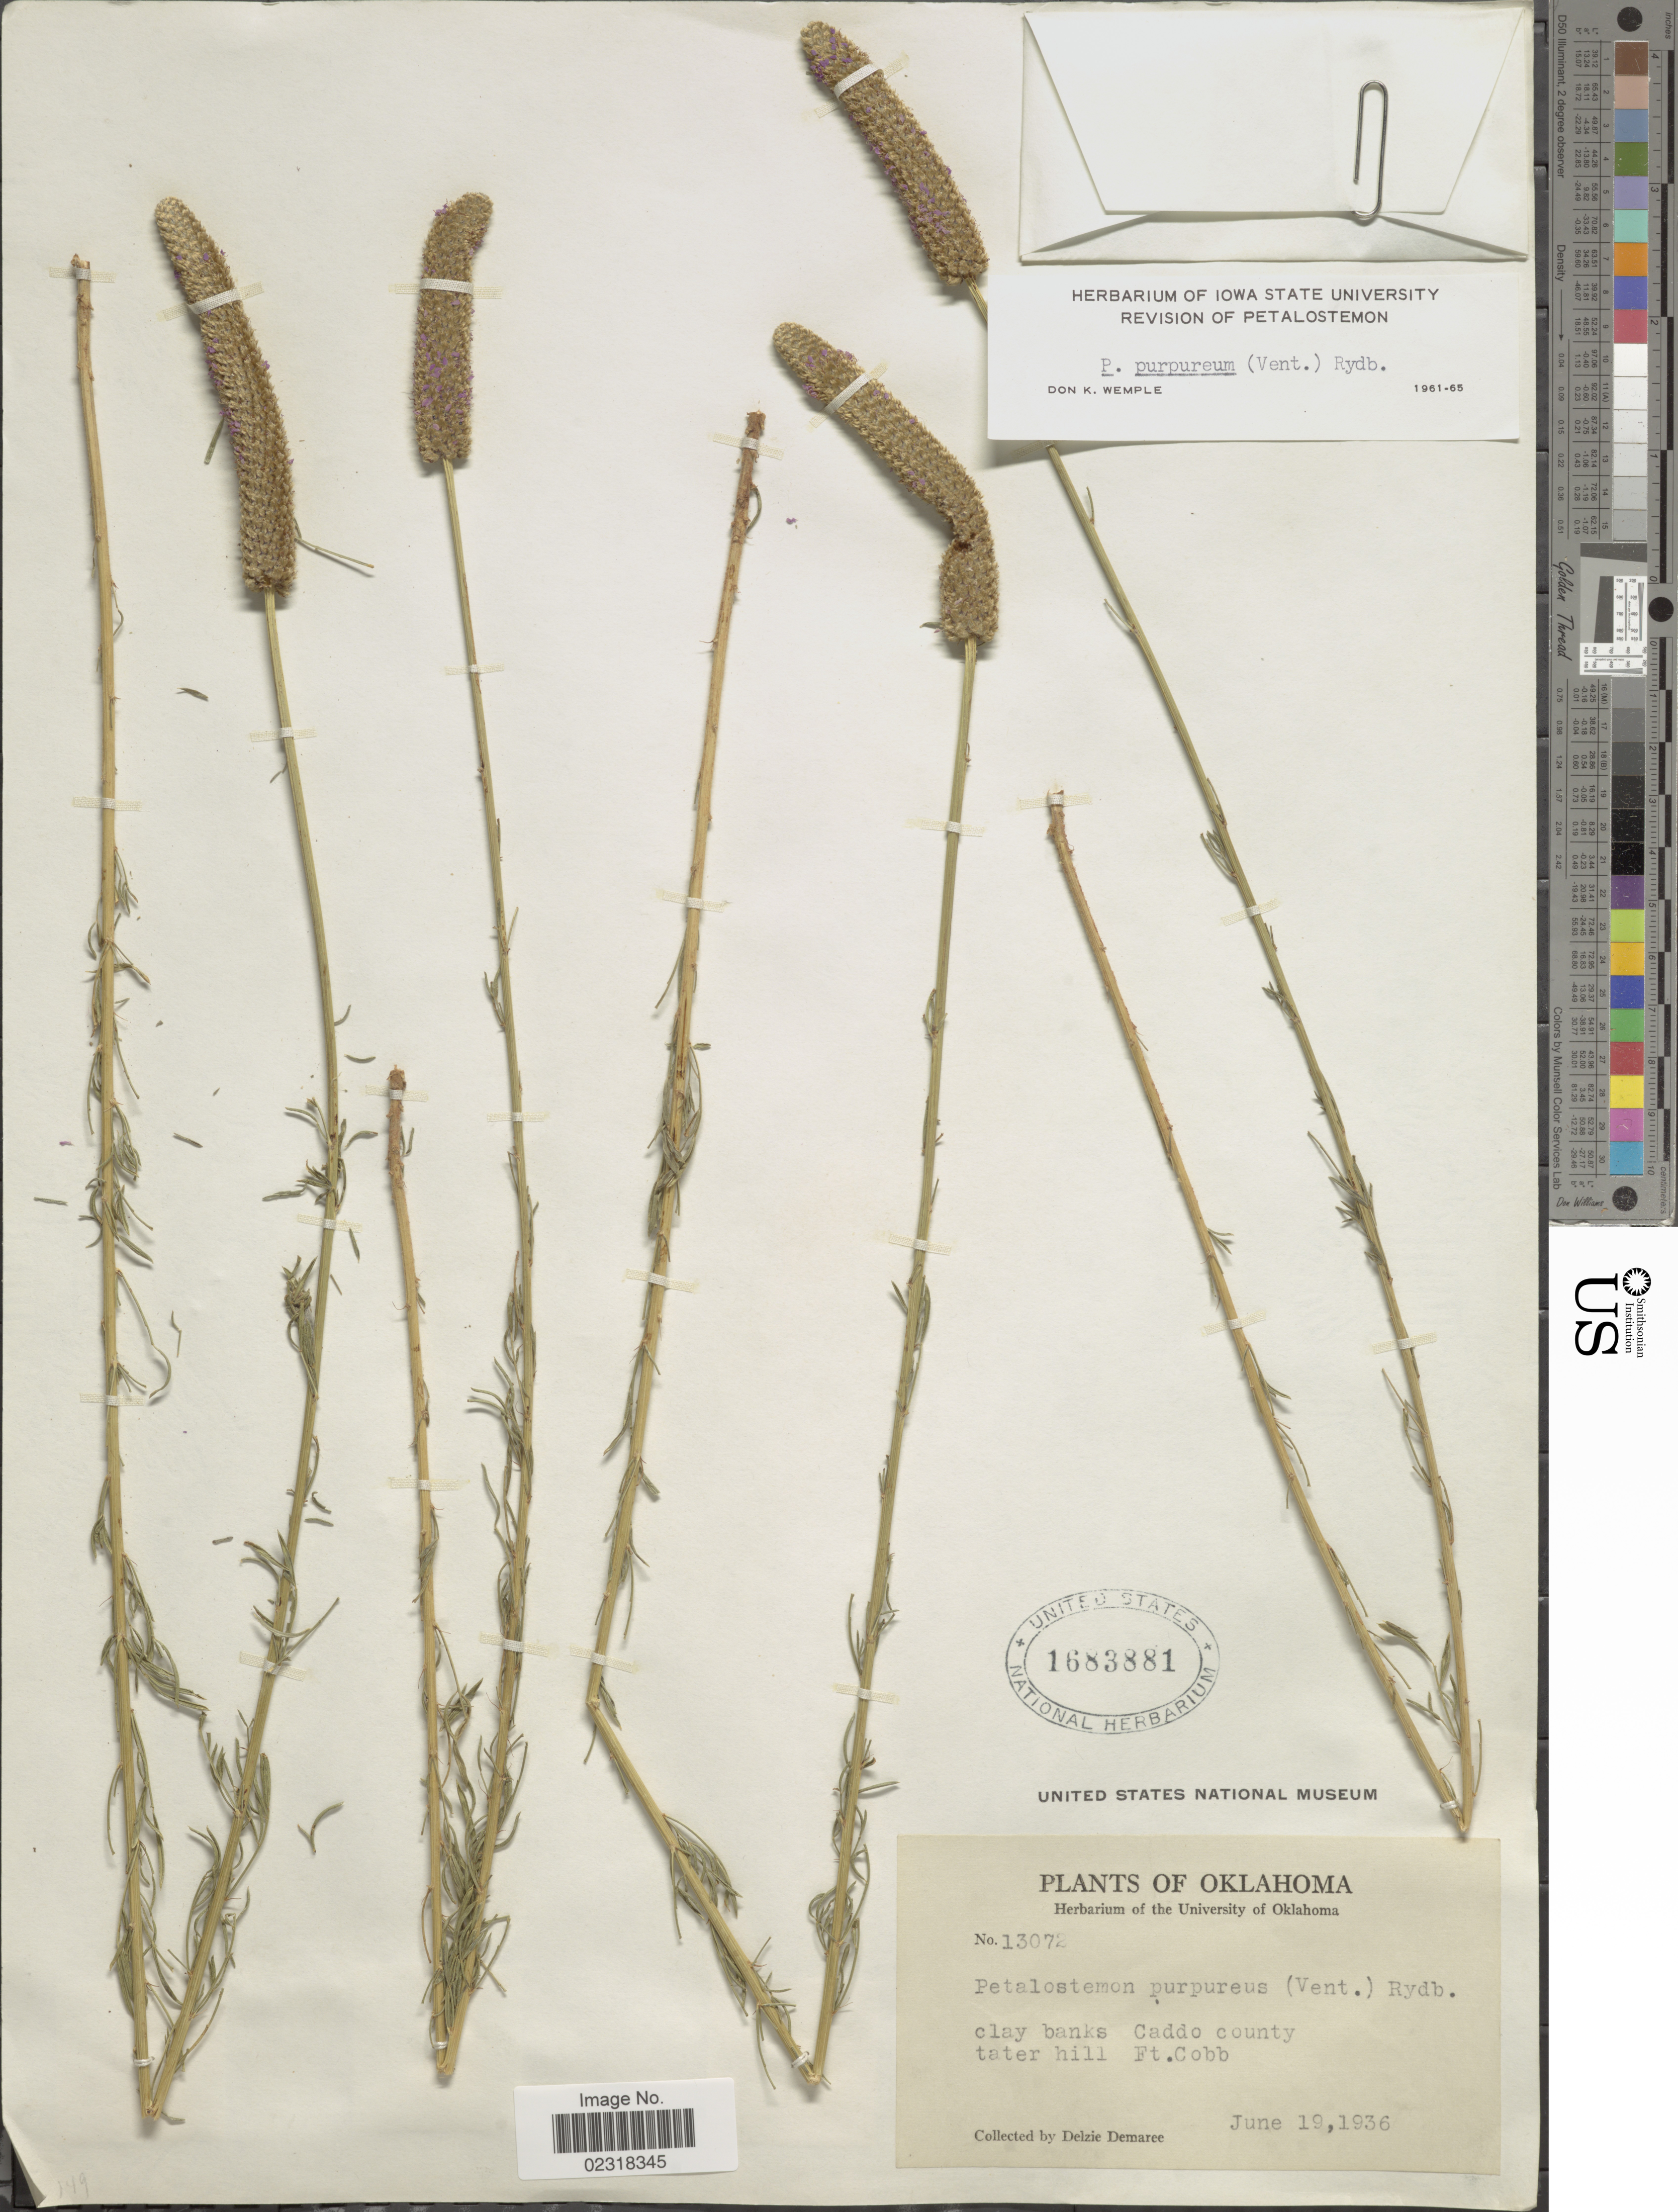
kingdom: Plantae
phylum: Tracheophyta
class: Magnoliopsida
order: Fabales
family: Fabaceae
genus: Dalea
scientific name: Dalea purpurea var. purpurea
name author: Vent.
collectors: D. Demaree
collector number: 13072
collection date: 1936-06-19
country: United States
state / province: Oklahoma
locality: Clay banks Caddo county tater hill Ft Cobb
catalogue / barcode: US 1683881